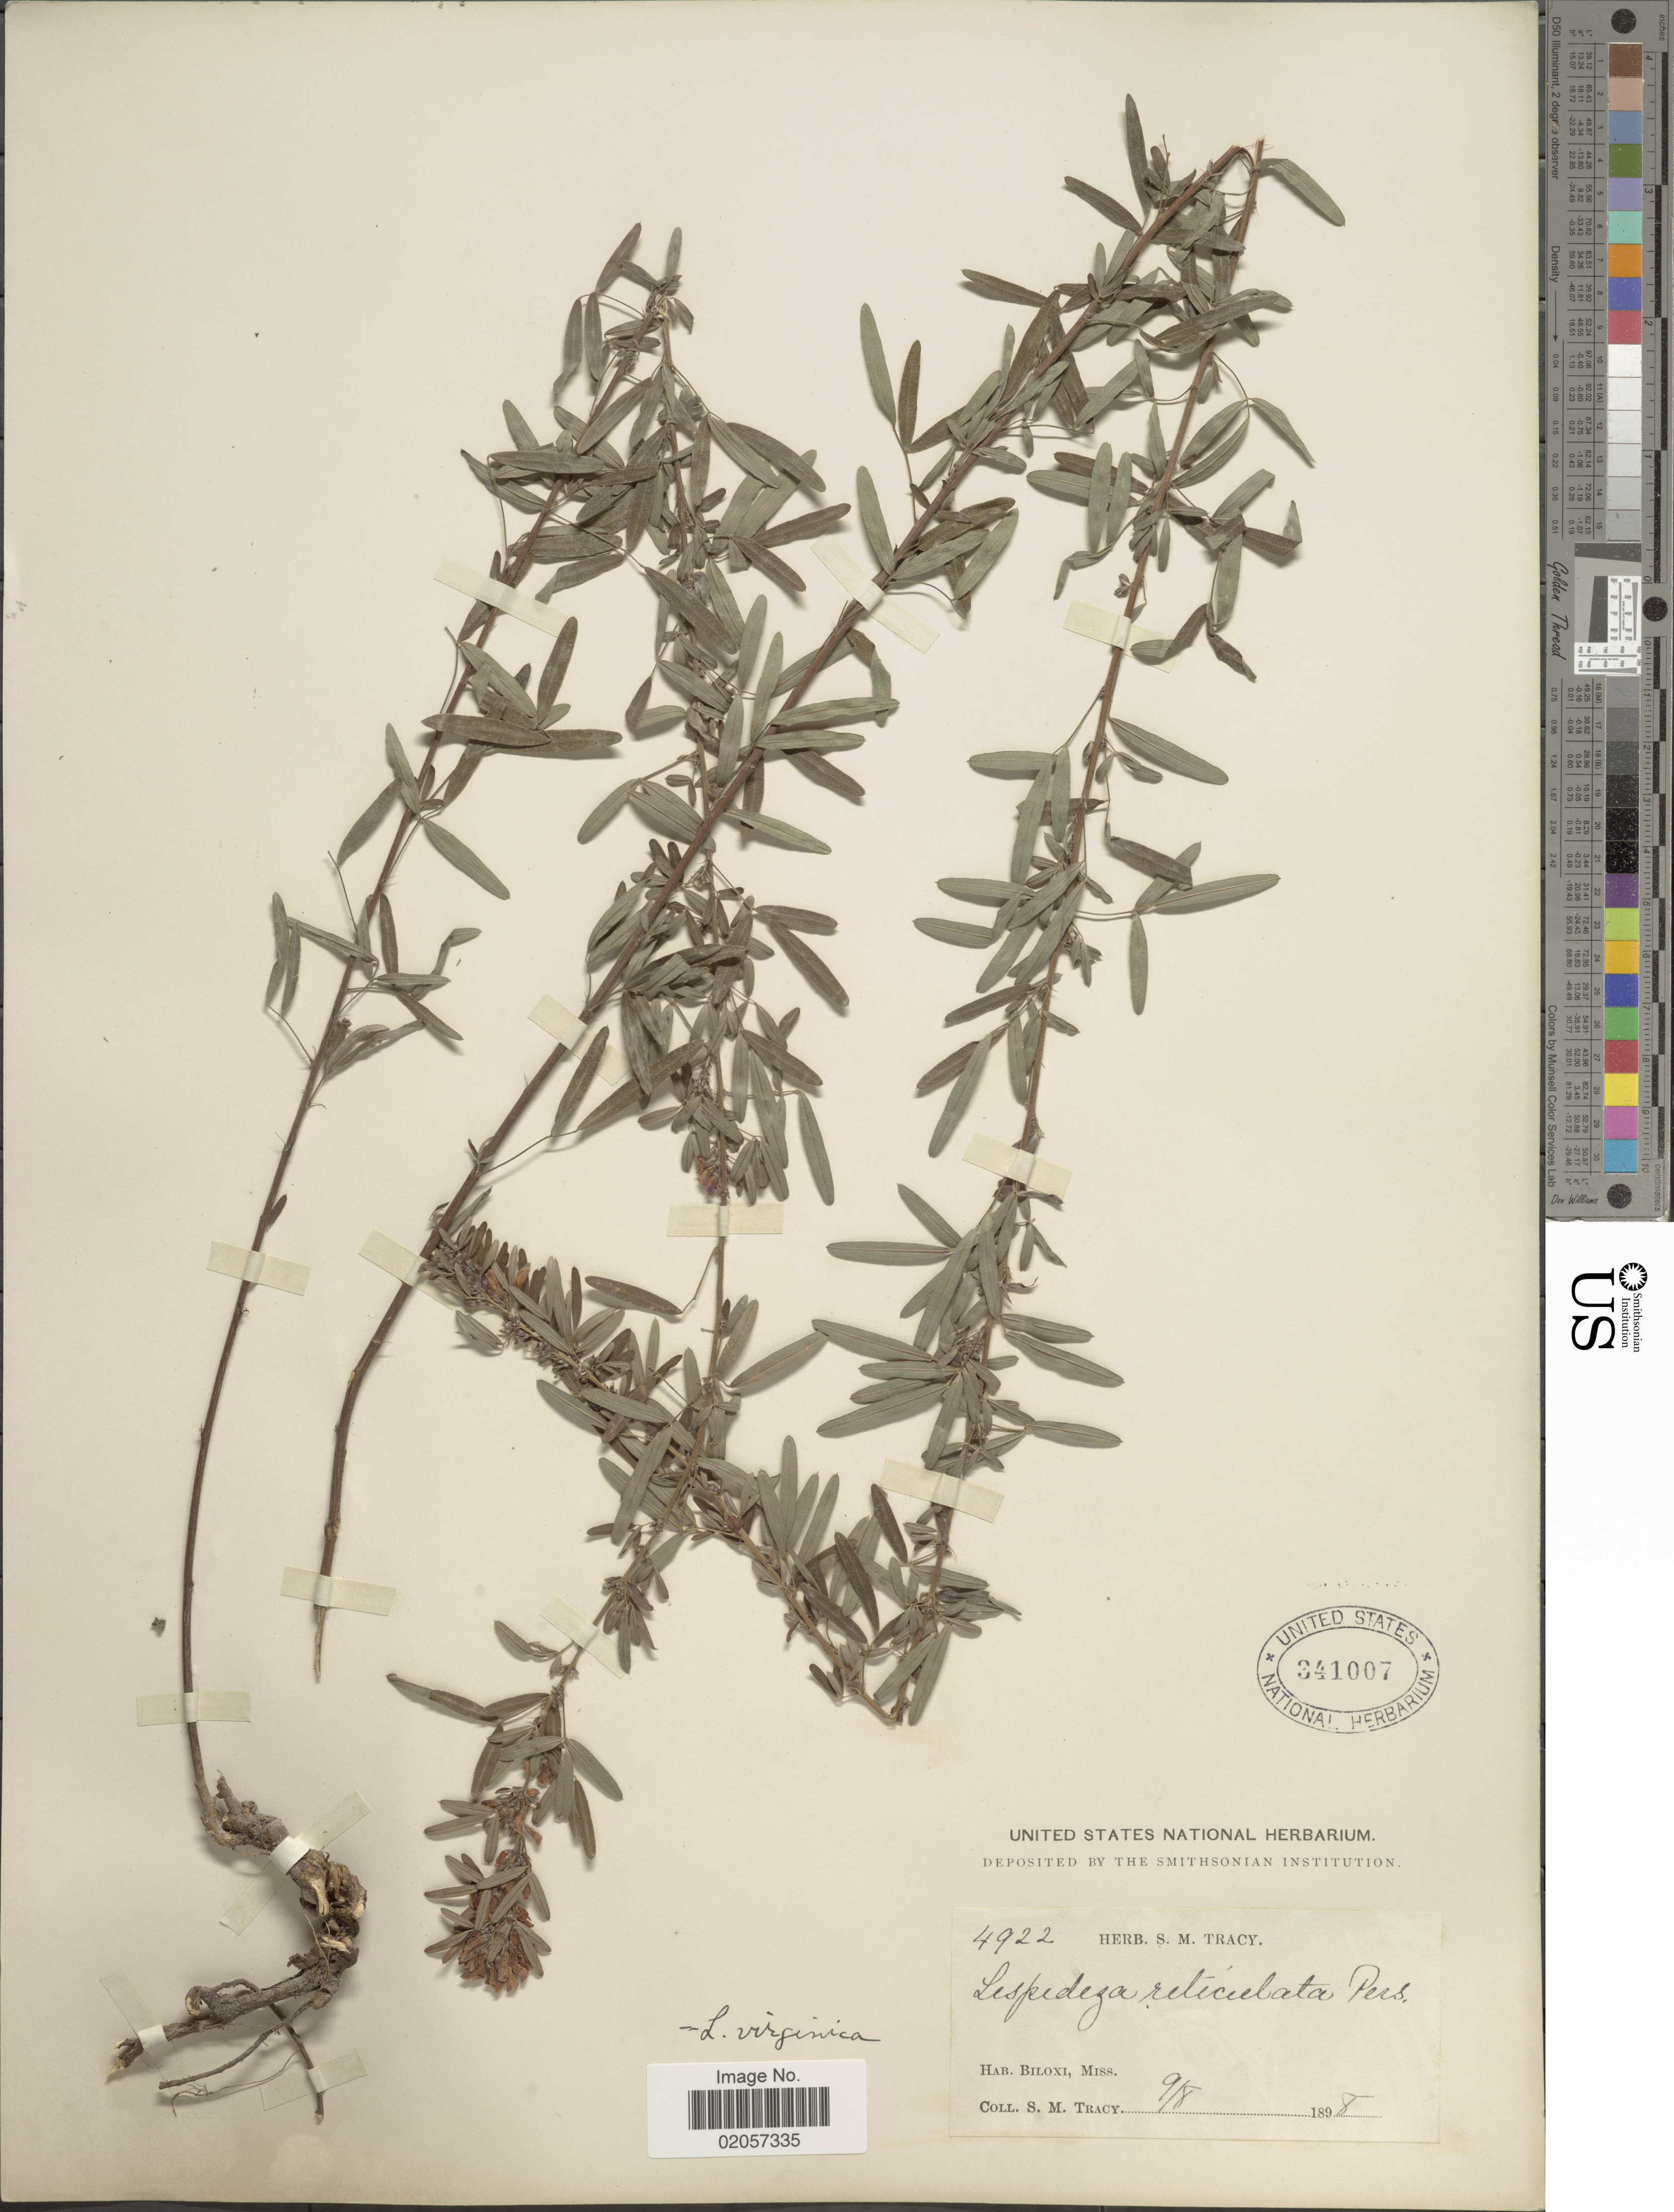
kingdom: Plantae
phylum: Tracheophyta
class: Magnoliopsida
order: Fabales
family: Fabaceae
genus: Lespedeza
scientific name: Lespedeza virginica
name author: (L.) Britton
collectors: S. M. Tracy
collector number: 4922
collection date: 1898-08-09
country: United States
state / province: Mississippi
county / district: Harrison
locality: Biloxi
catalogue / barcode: US 341007